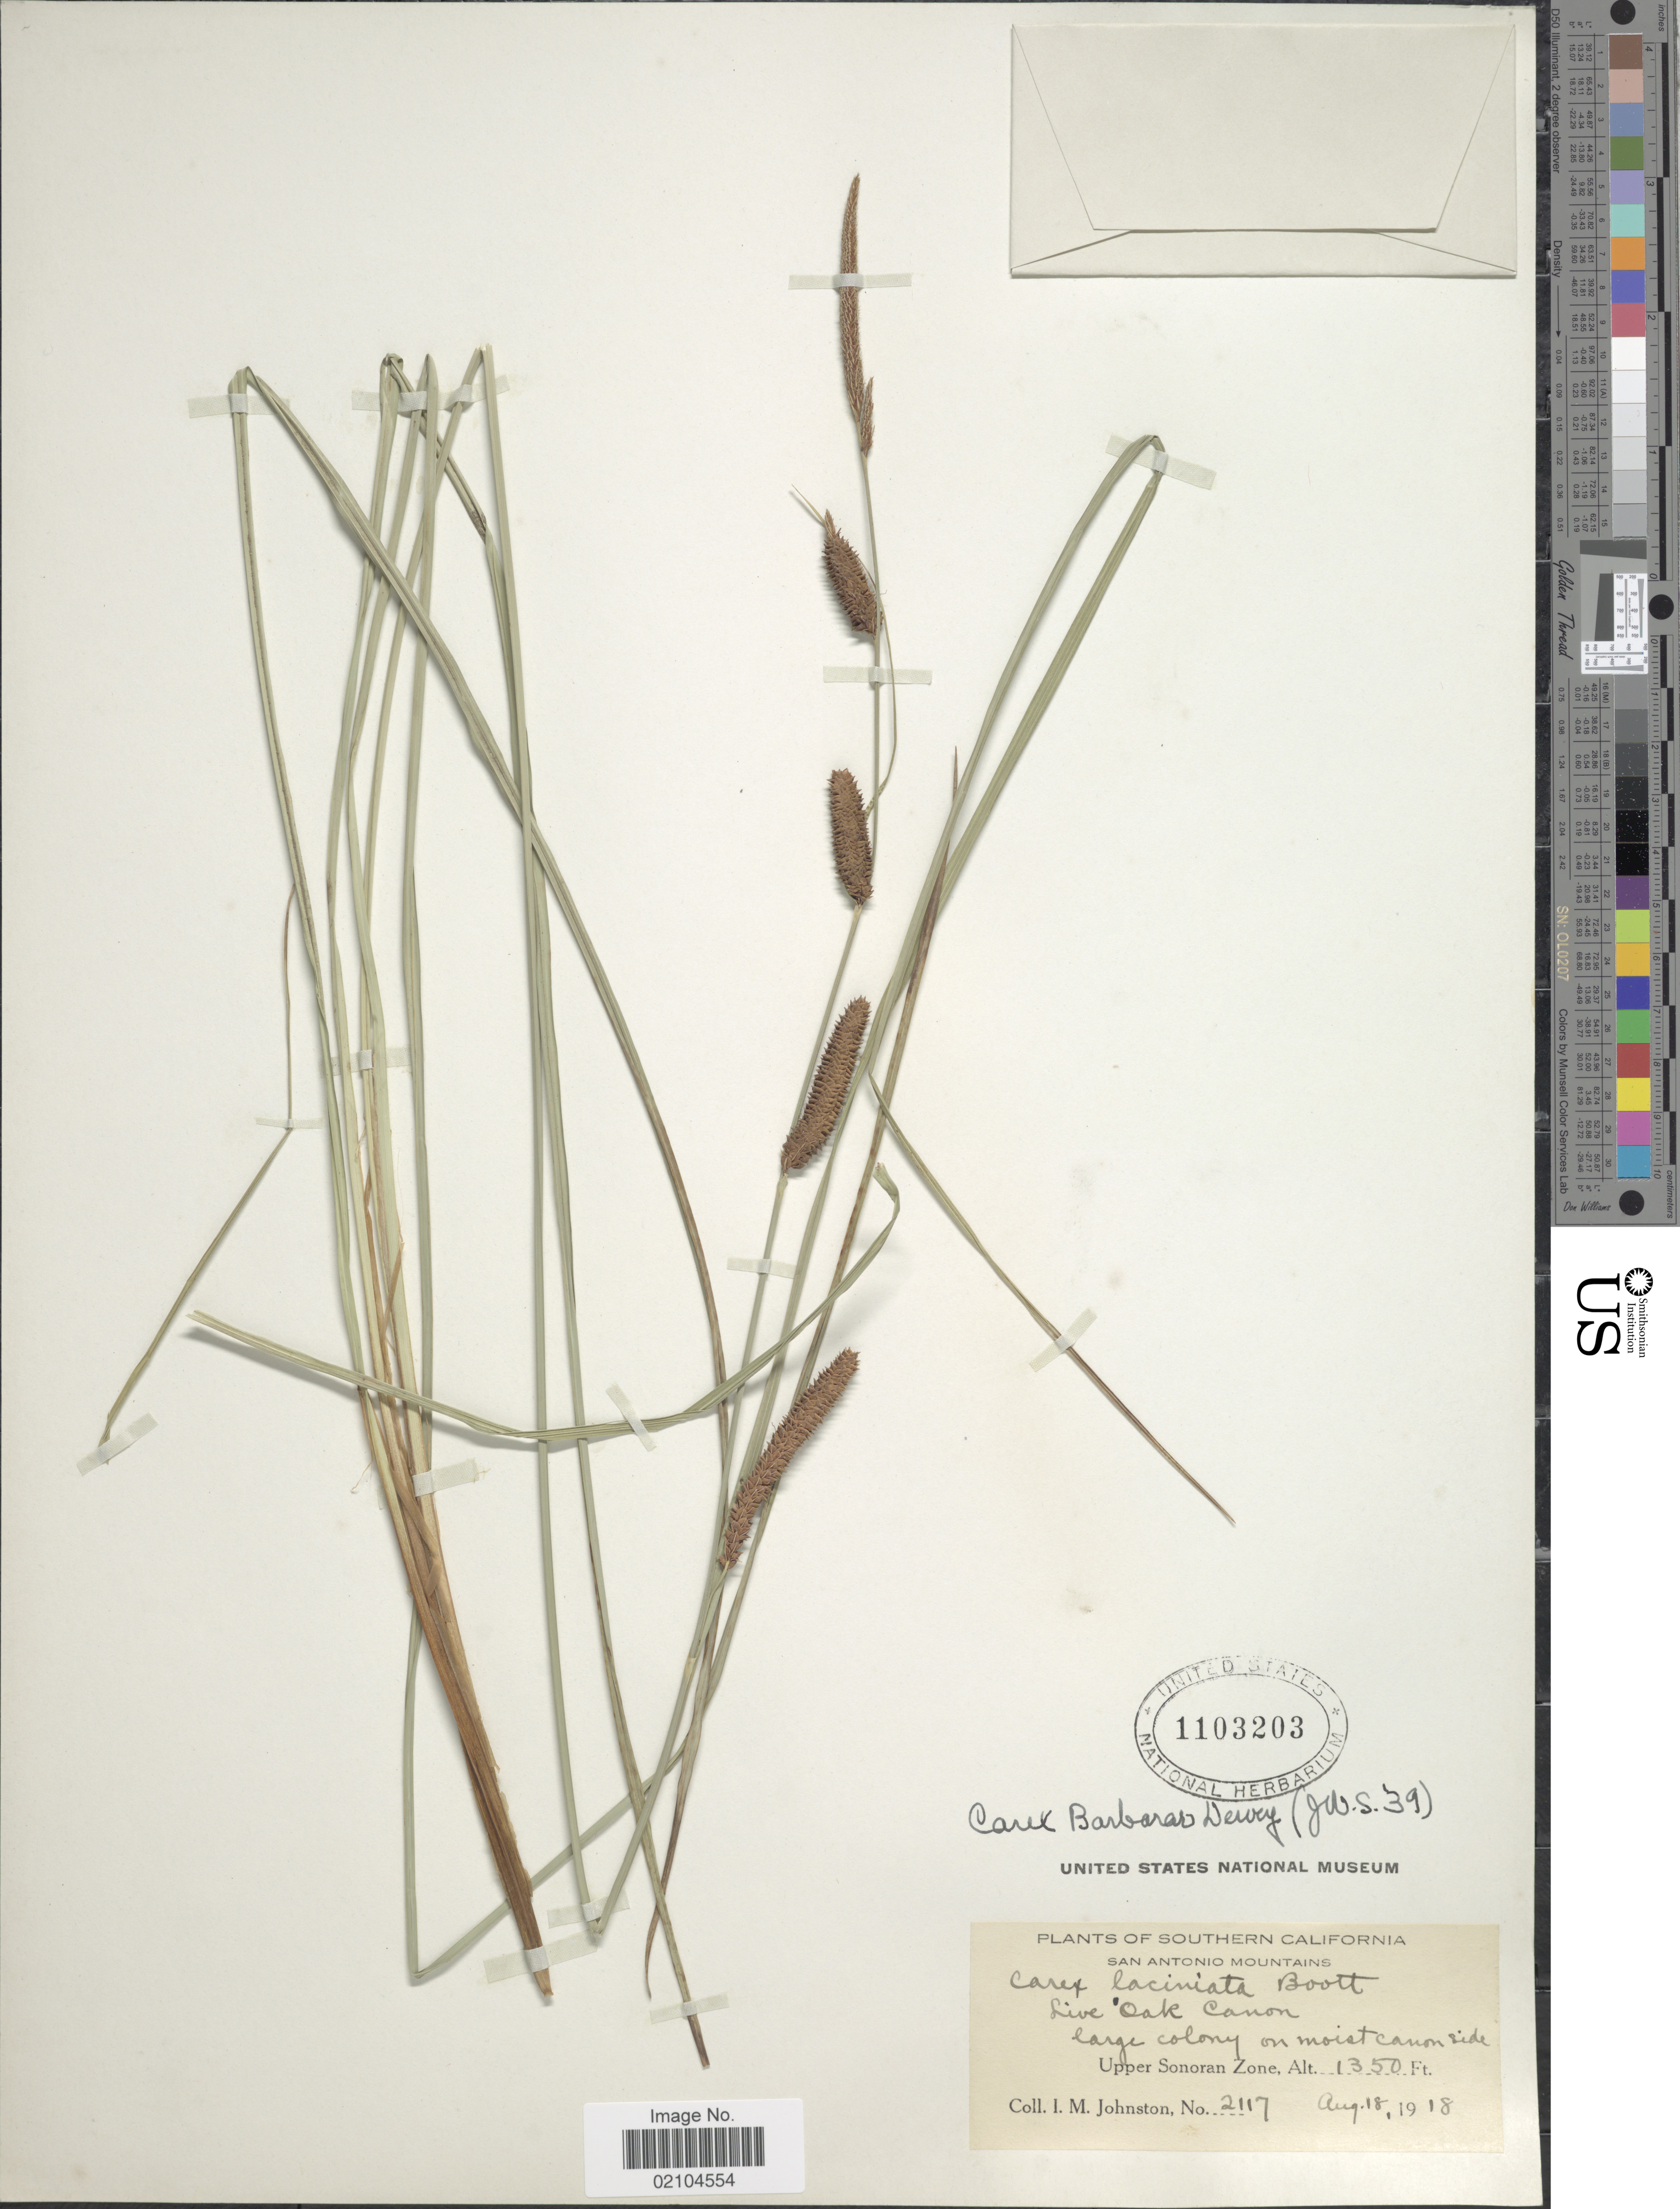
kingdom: Plantae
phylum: Tracheophyta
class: Liliopsida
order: Poales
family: Cyperaceae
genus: Carex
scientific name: Carex barbarae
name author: Dewey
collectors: I.M. Johnston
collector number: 2117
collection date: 1918-08-18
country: United States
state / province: California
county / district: Los Angeles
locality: Southern California, San Antonio Mountains, Live Oak Canon, Upper Sonoran Zone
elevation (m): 411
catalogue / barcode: US 1103203